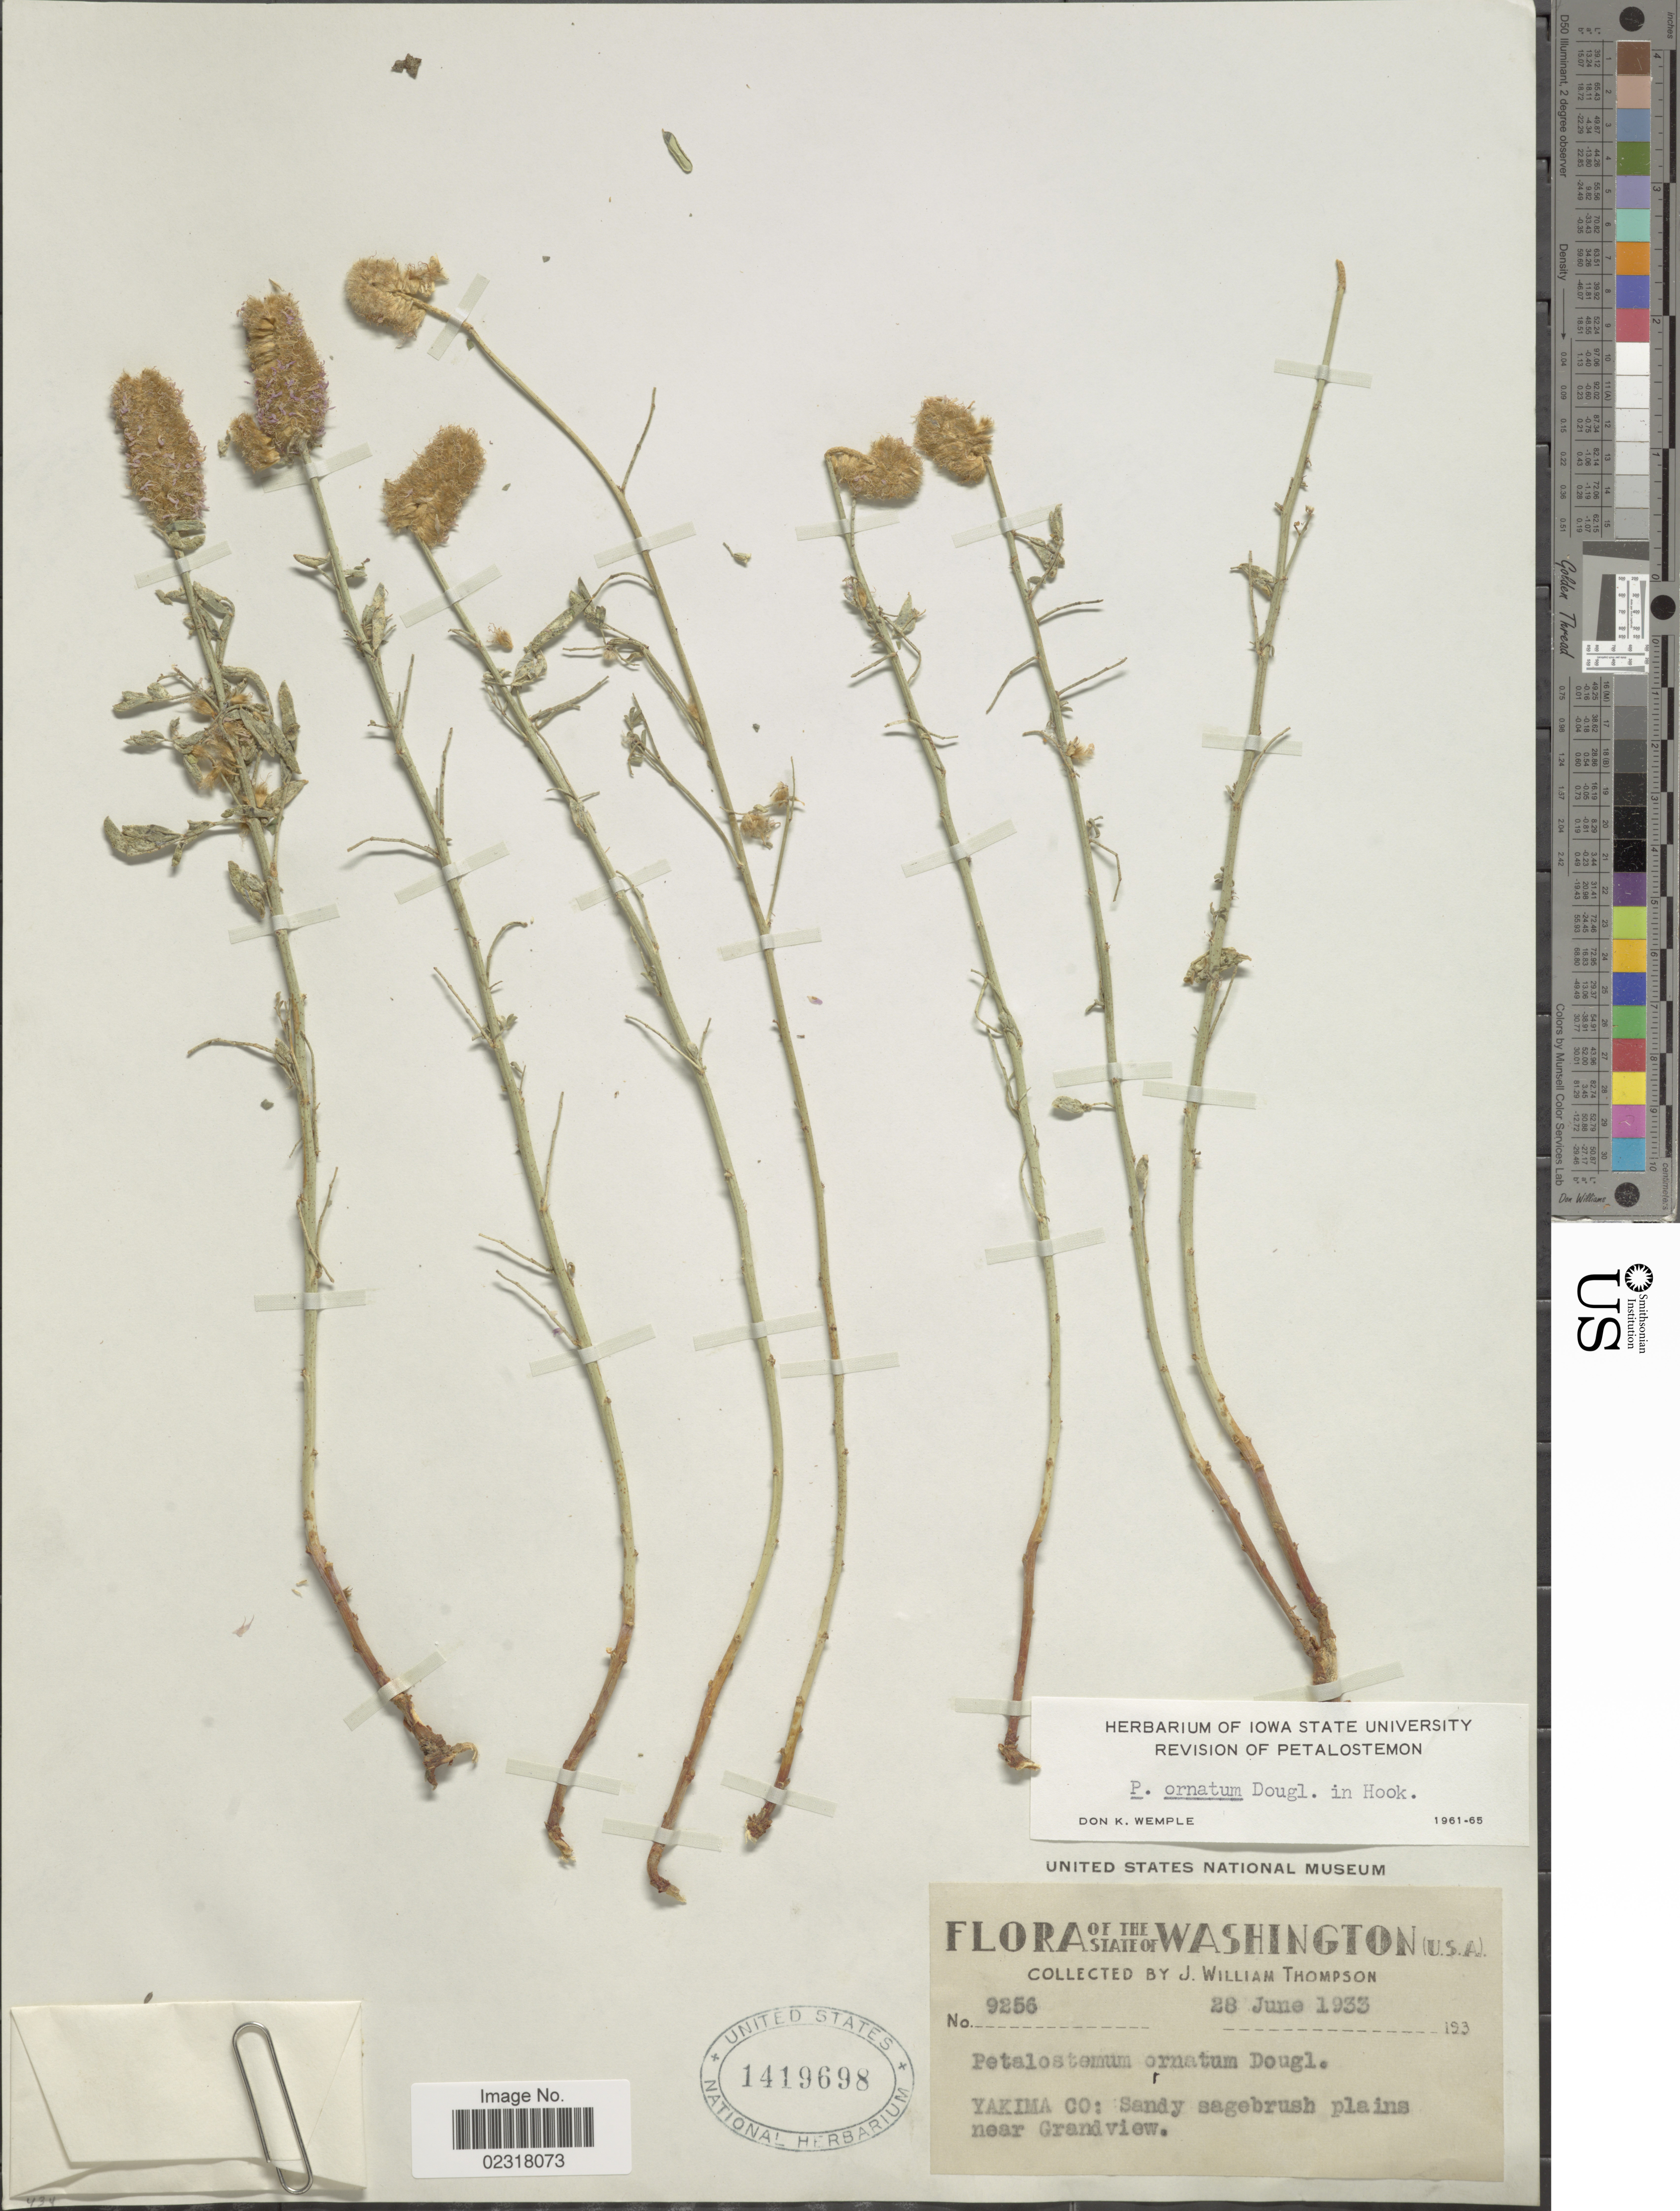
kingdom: Plantae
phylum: Tracheophyta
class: Magnoliopsida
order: Fabales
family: Fabaceae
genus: Dalea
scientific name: Dalea ornata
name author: (Hook.) Eaton & Wright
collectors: J. W. Thompson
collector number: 9256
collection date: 1933-06-28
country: United States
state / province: Washington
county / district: Yakima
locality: Yakima Co.: sandy sagebrush plains near Grandview.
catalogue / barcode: US 1419698